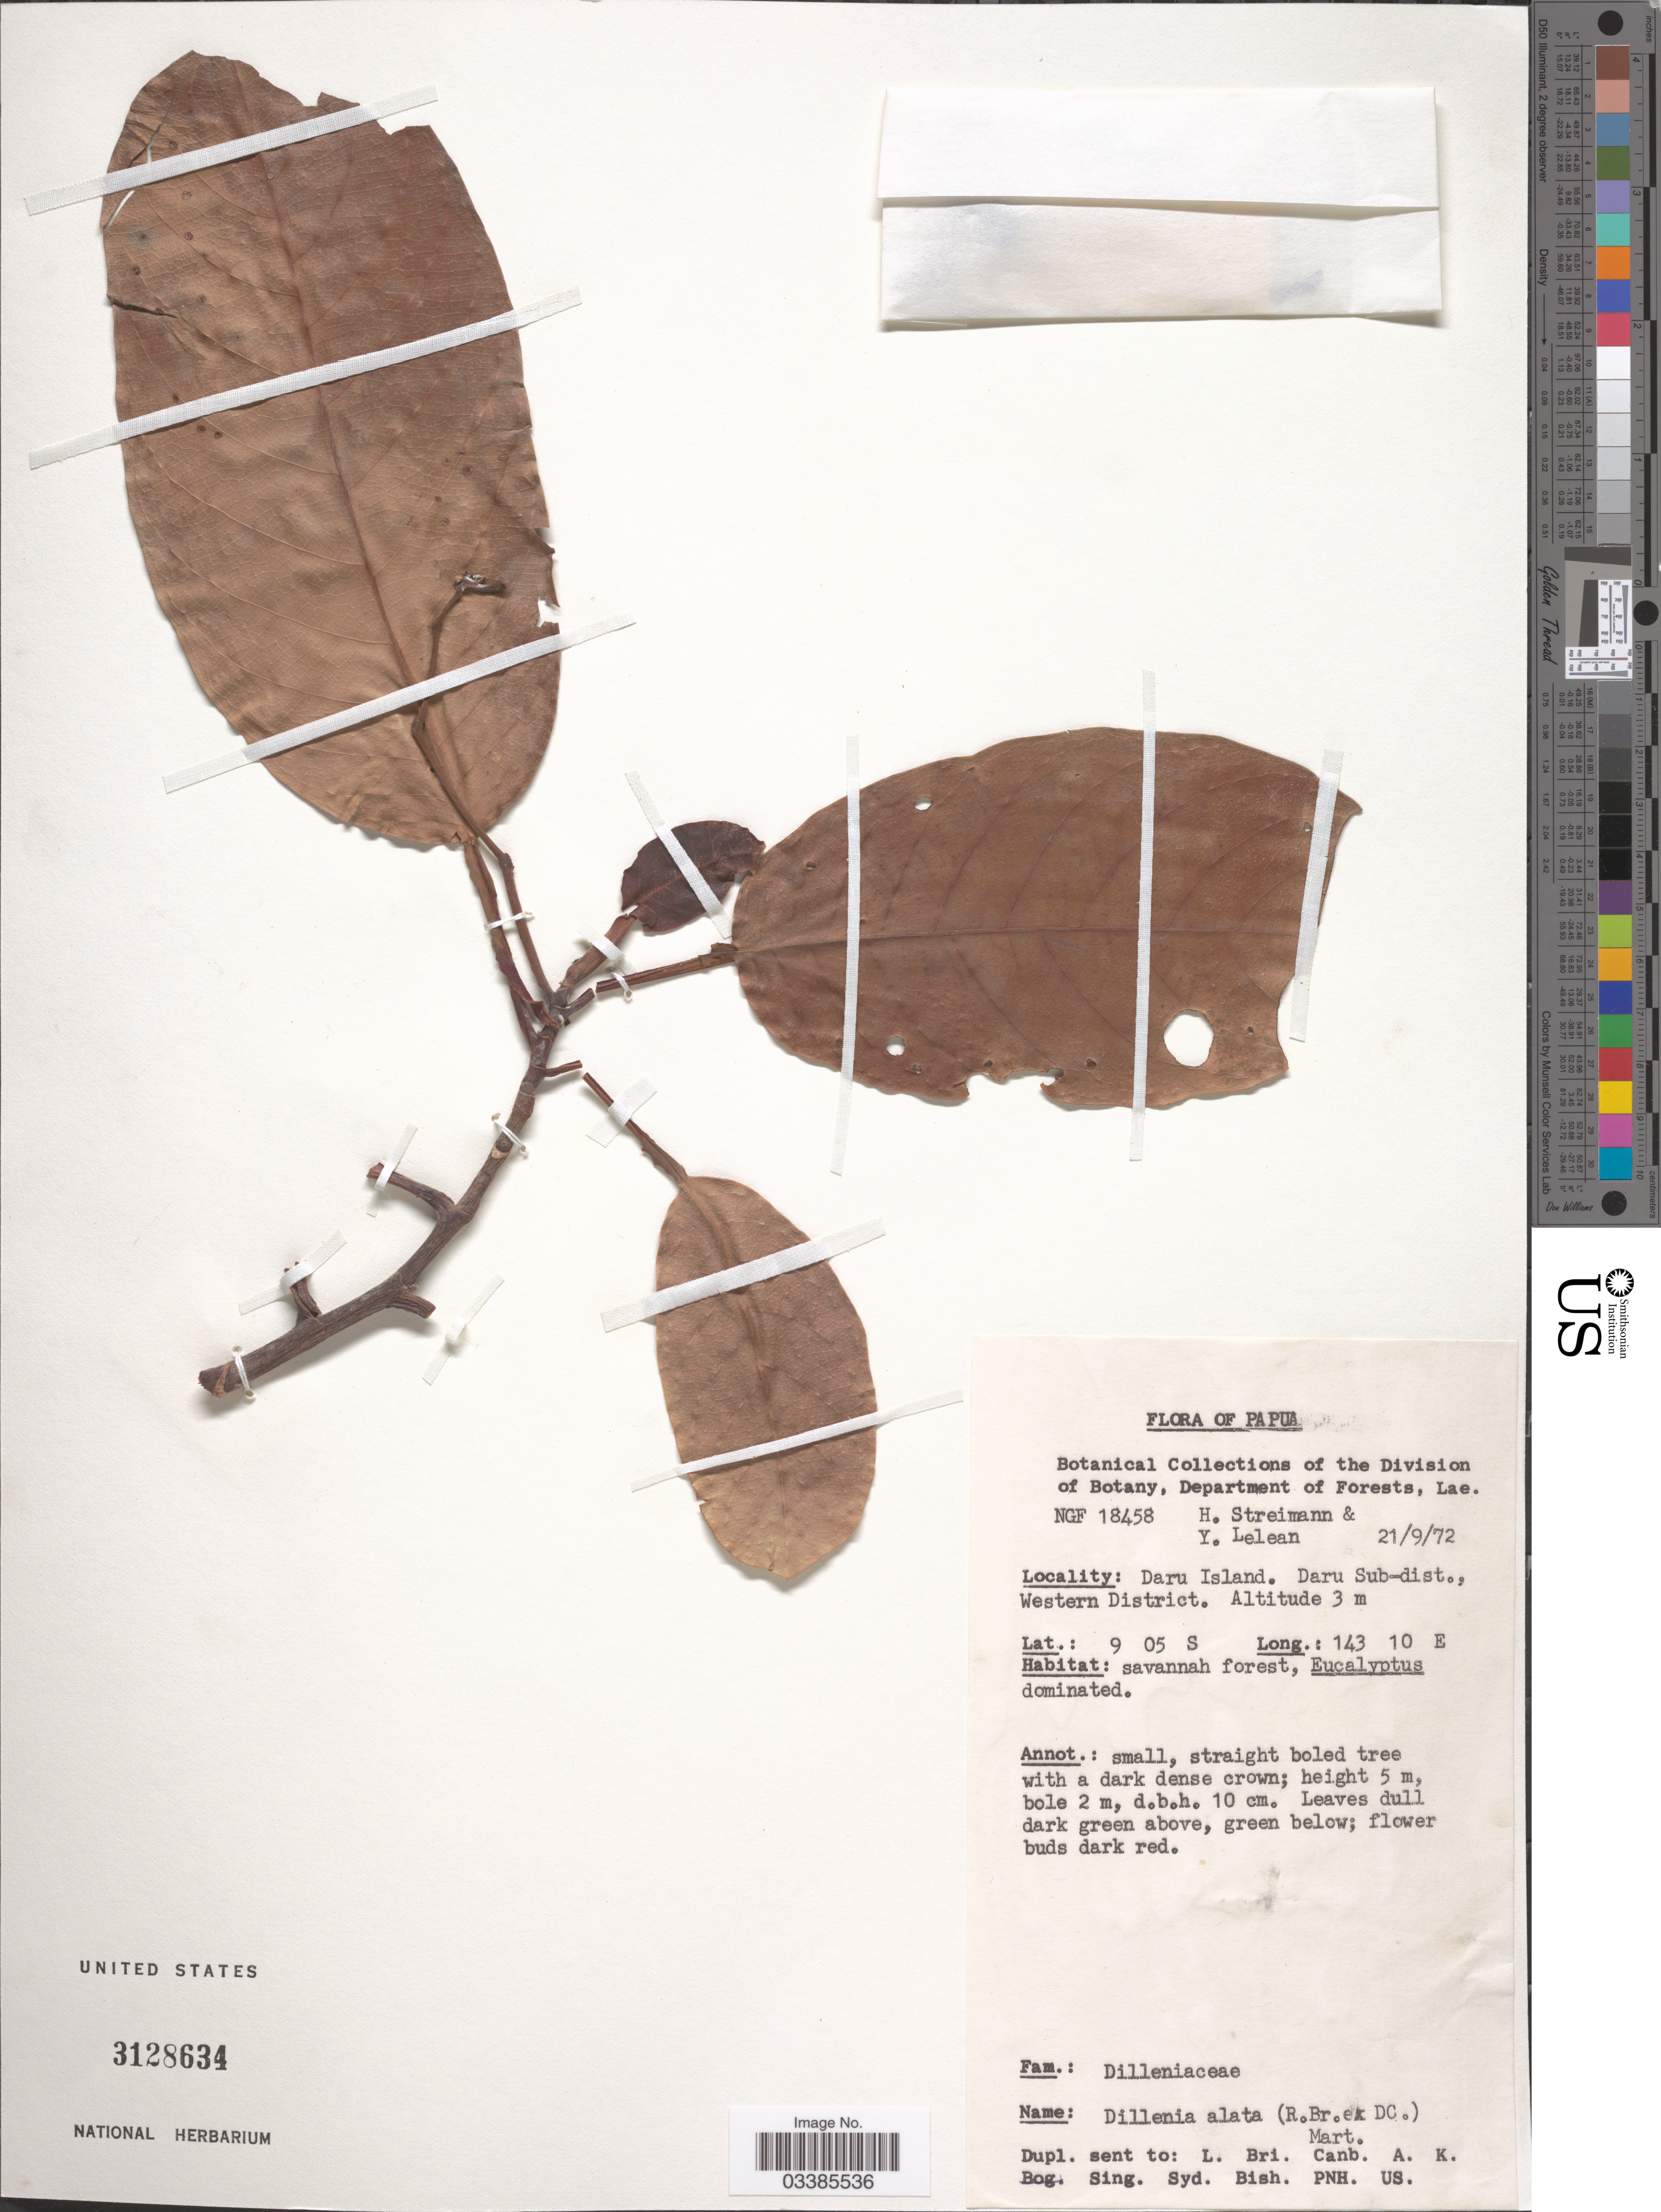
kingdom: Plantae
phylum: Tracheophyta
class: Magnoliopsida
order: Dilleniales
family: Dilleniaceae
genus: Dillenia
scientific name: Dillenia alata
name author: A. DC.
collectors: H. Streimann & Y. Lelean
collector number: NGF 18458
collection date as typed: Transcribed d/m/y: 21/9/72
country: Papua New Guinea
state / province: Manus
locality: Papua. Daru Island. Daru Sub-dist., Western District.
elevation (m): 3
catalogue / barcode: US 3128634